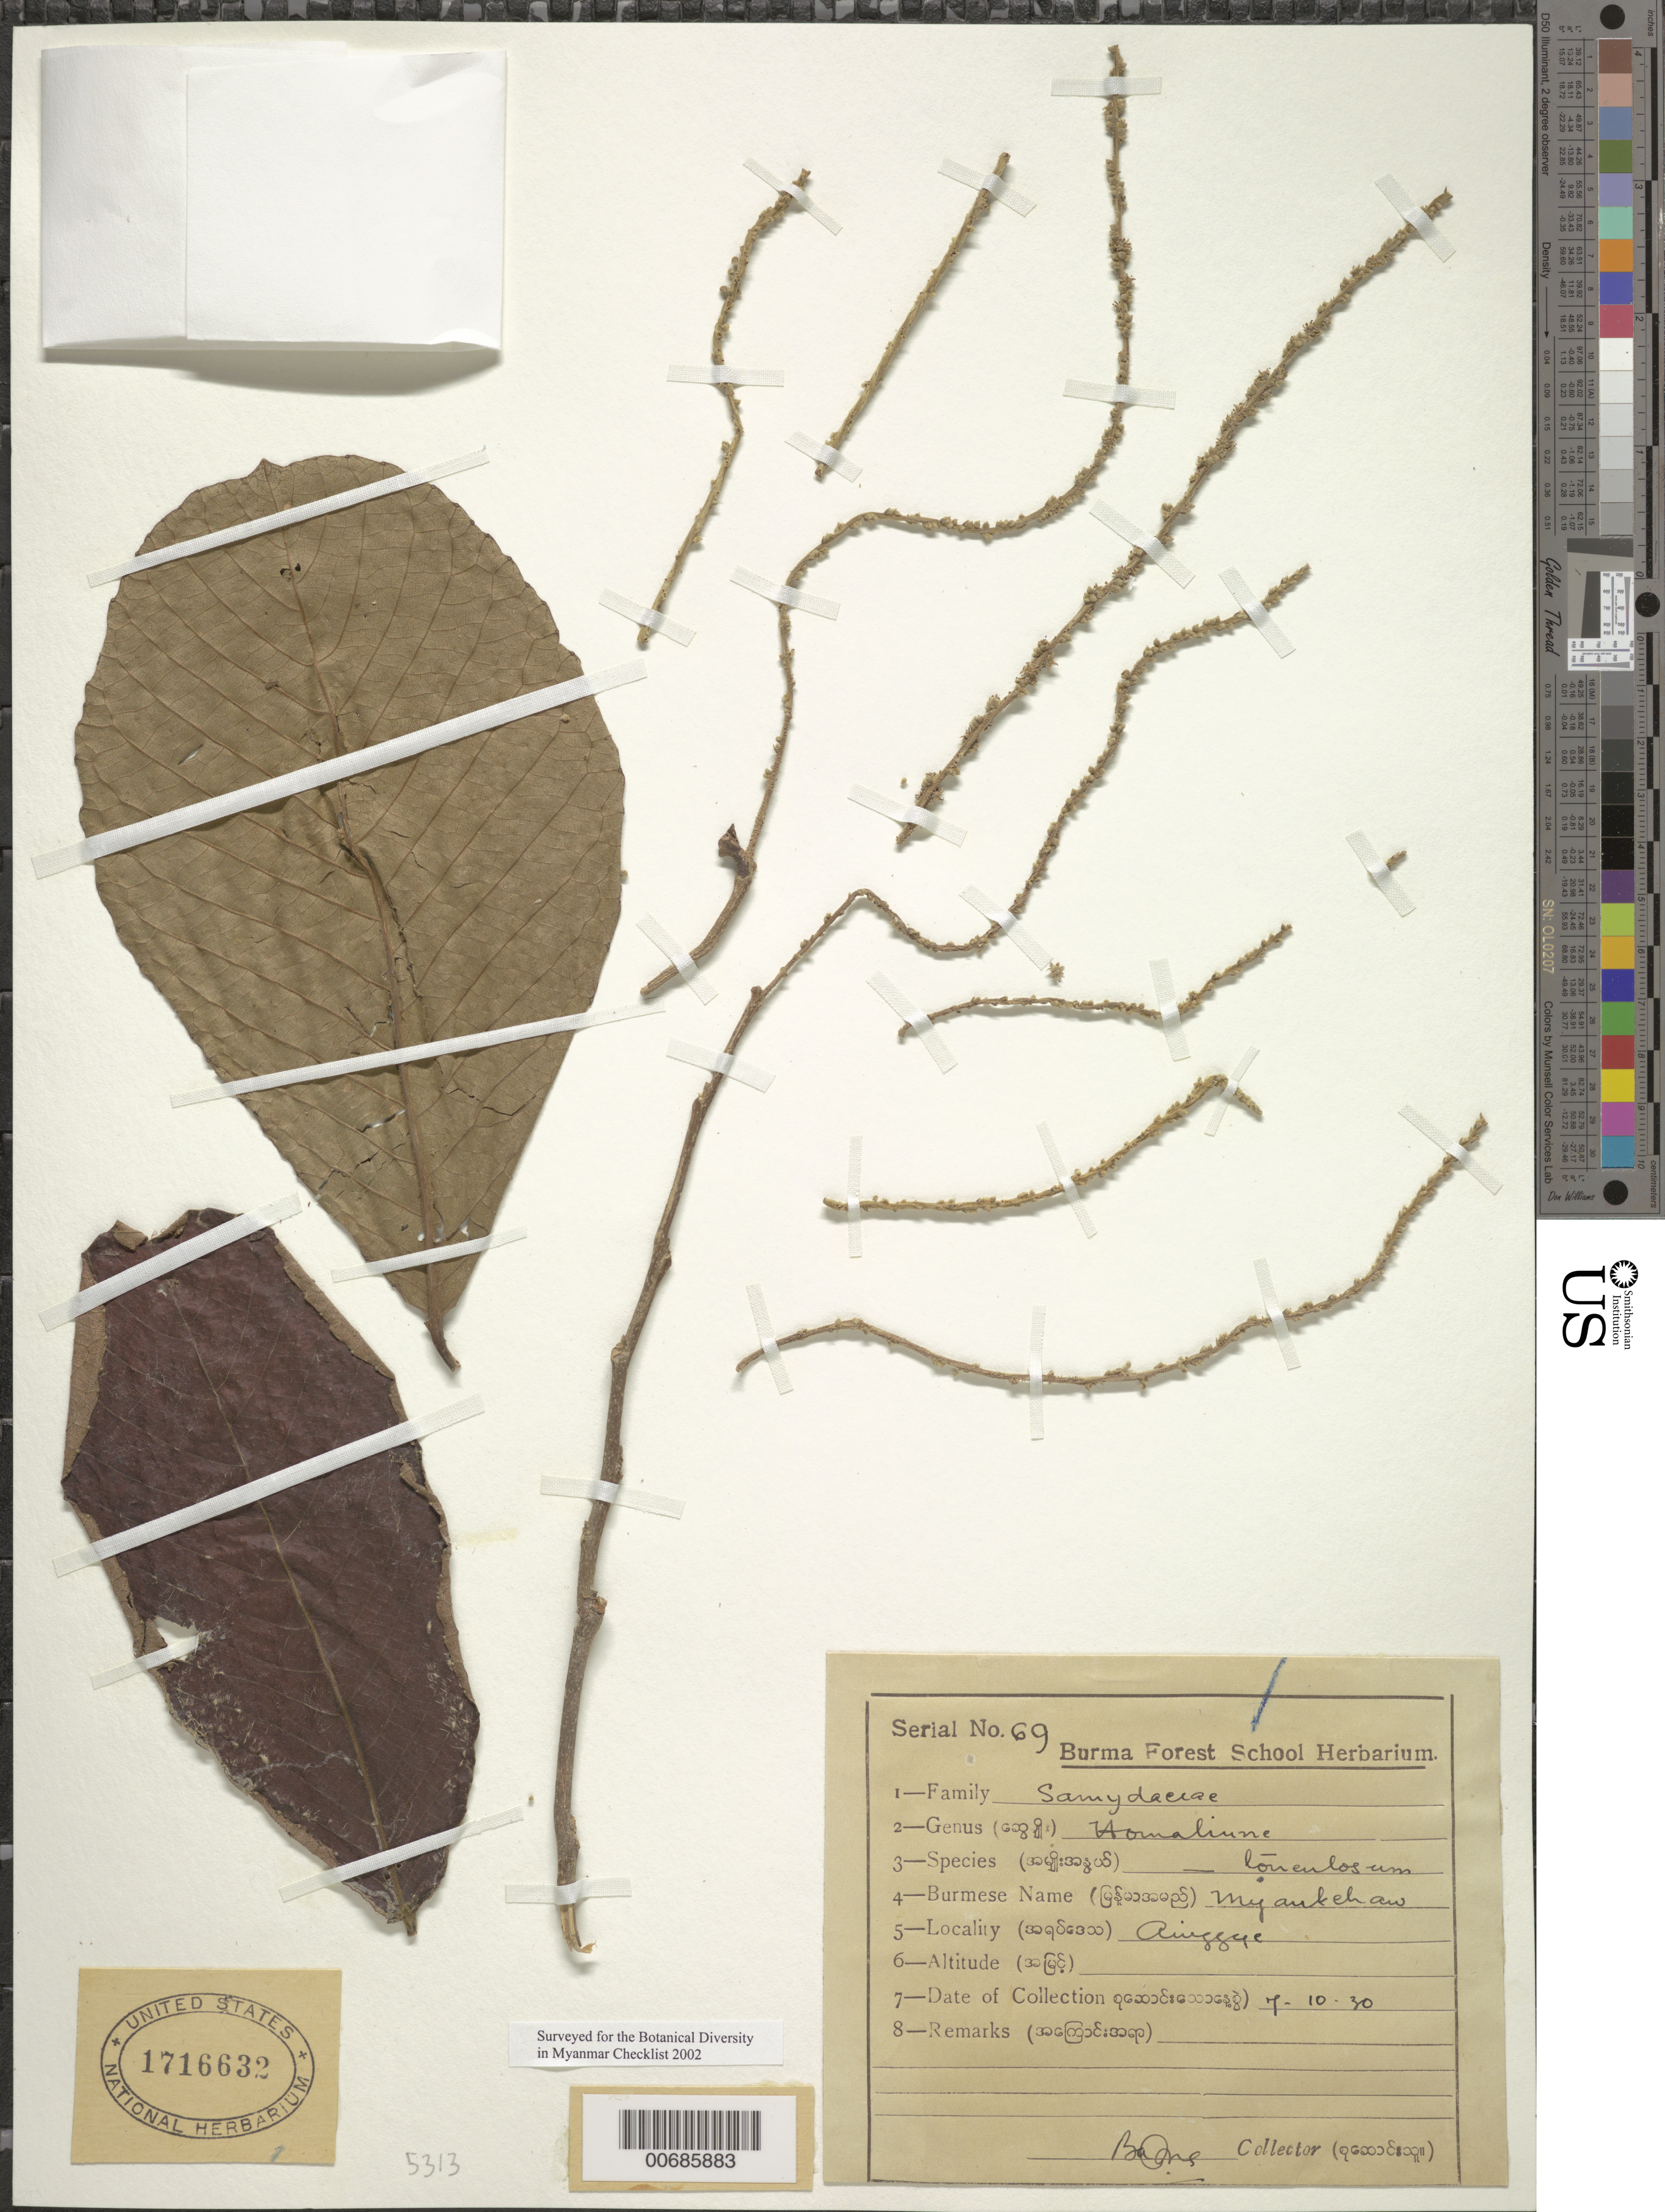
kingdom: Plantae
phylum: Tracheophyta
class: Magnoliopsida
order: Malpighiales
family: Salicaceae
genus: Homalium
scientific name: Homalium tomentosum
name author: (Vent.) Benth.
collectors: Burma Forest School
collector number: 69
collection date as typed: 07 Oct --30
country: Myanmar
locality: Ainggye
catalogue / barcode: US 1716632